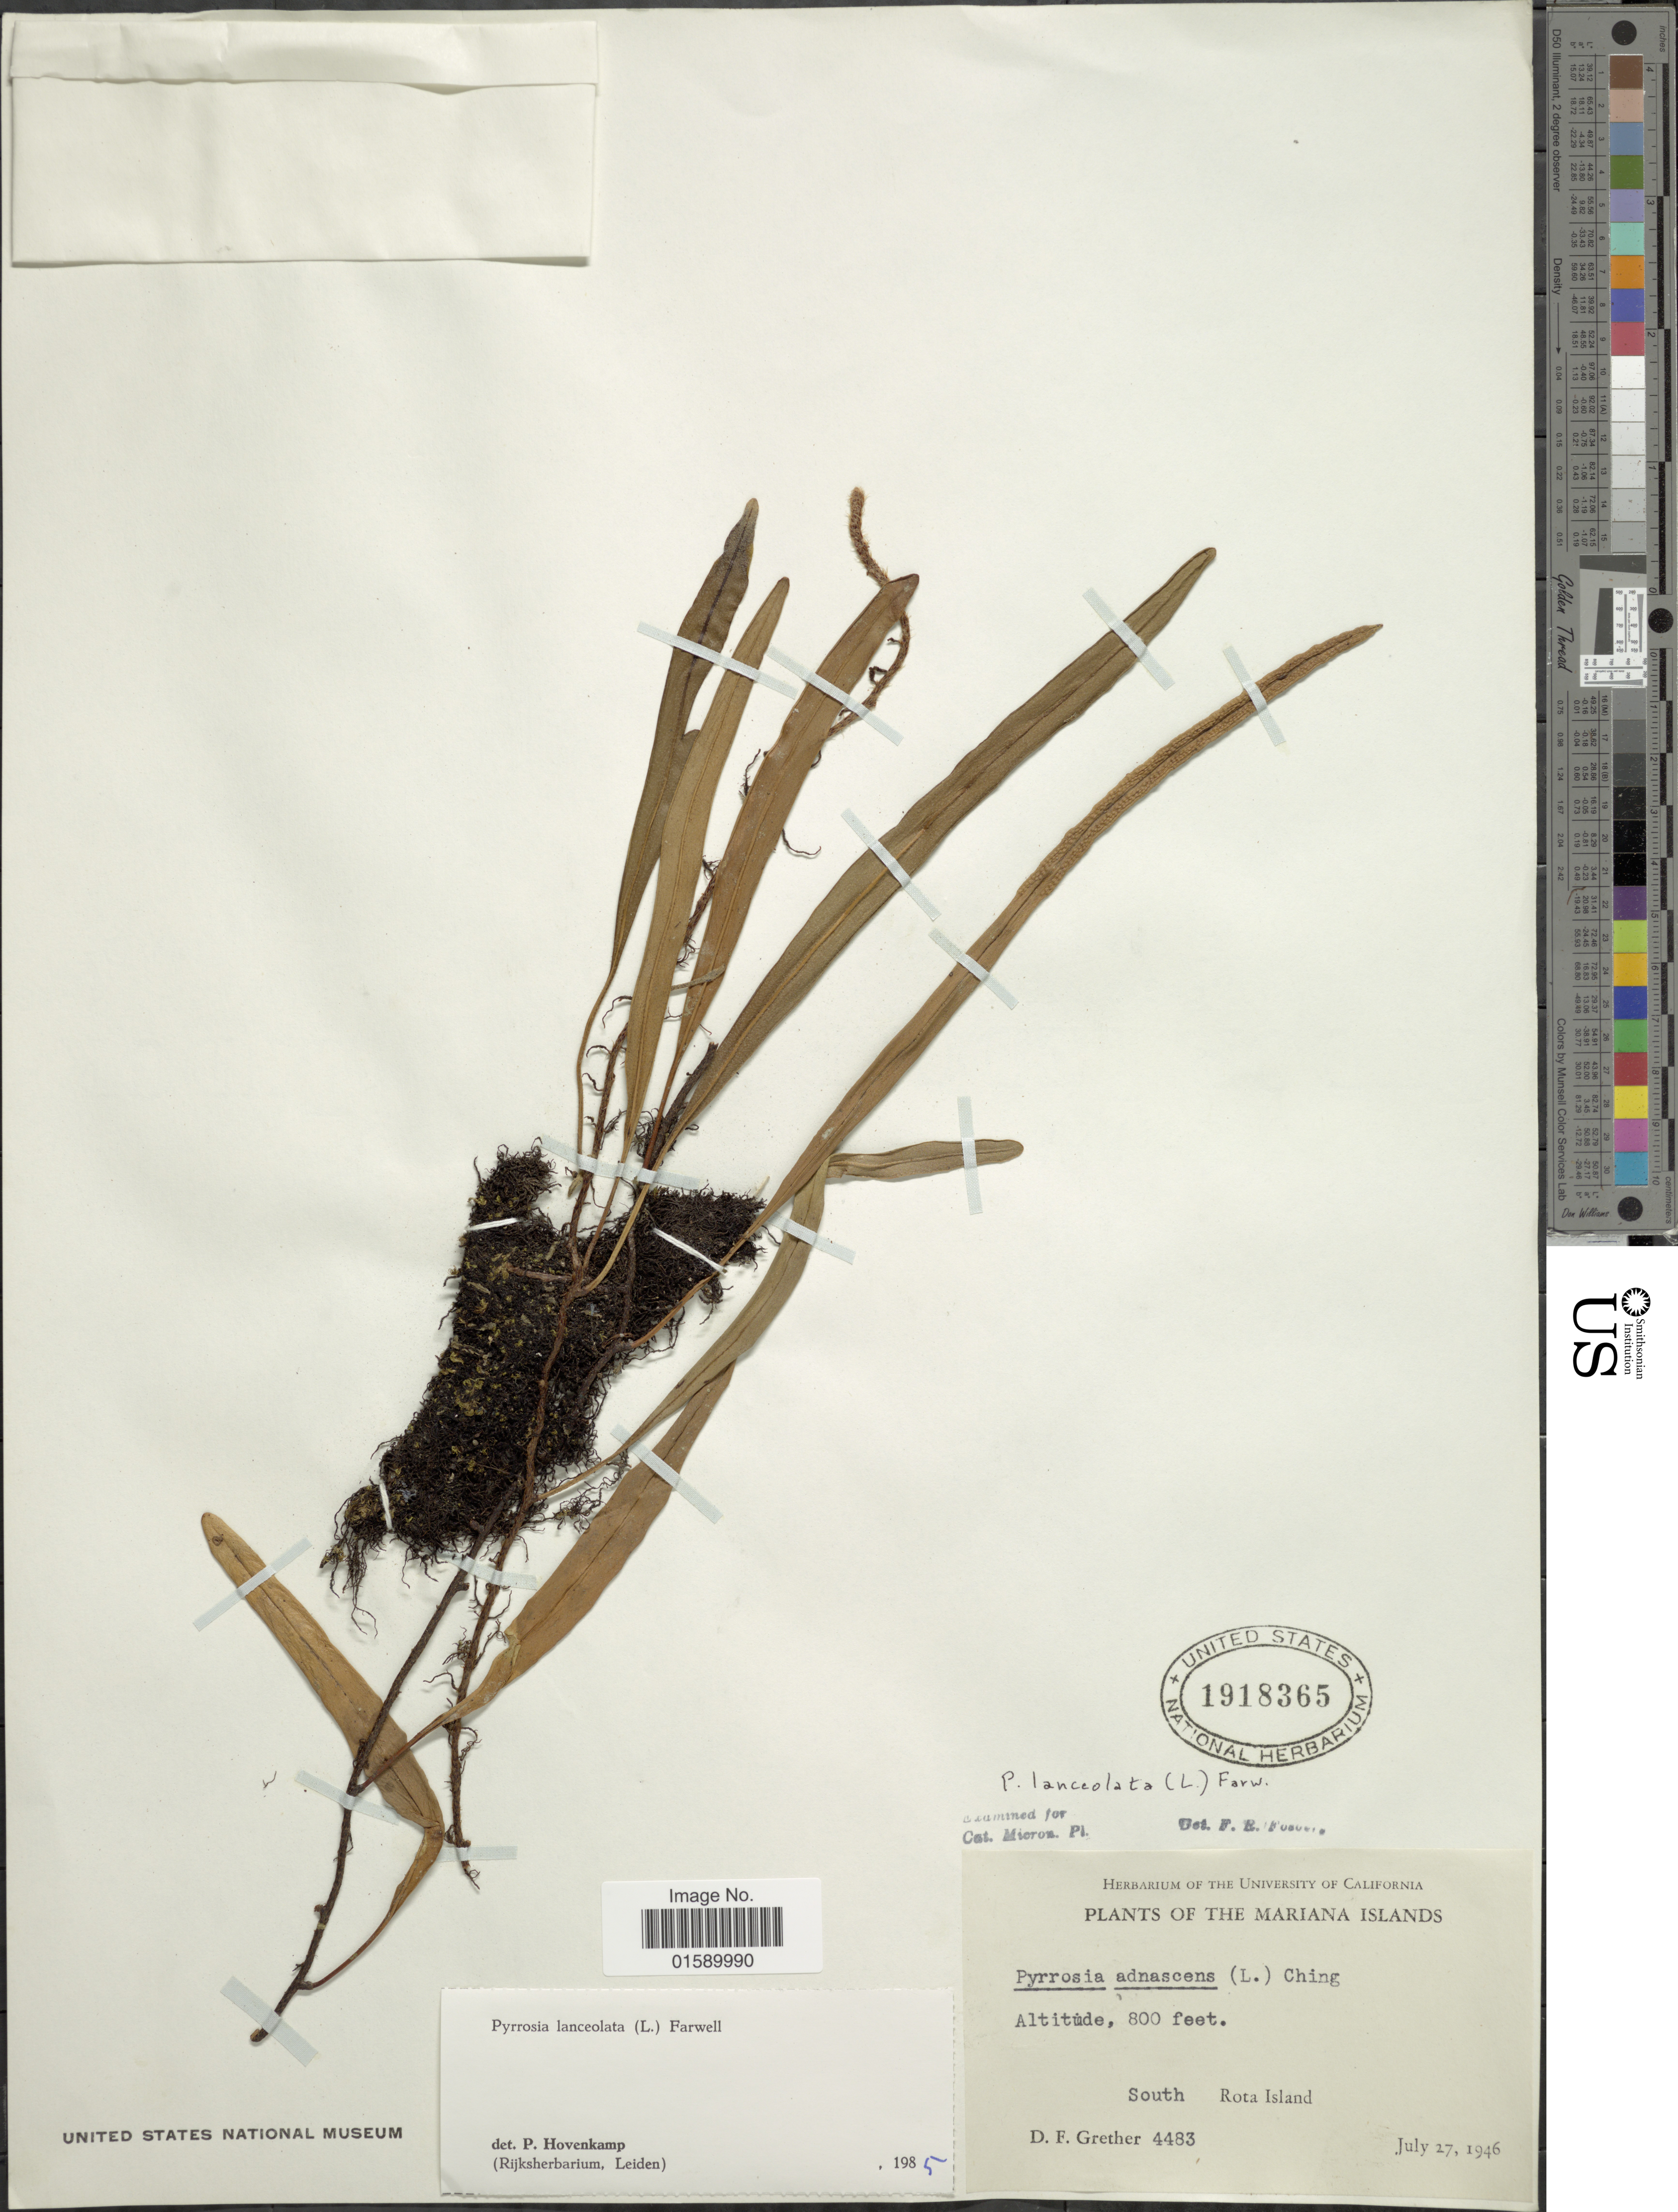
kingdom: Plantae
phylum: Tracheophyta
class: Polypodiopsida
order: Polypodiales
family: Polypodiaceae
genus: Pyrrosia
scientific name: Pyrrosia lanceolata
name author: (L.) Farw.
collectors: D. Gerther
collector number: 4483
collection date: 1946-07-27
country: Northern Mariana Islands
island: Rota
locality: South Rota Island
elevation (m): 244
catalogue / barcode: US 1918365